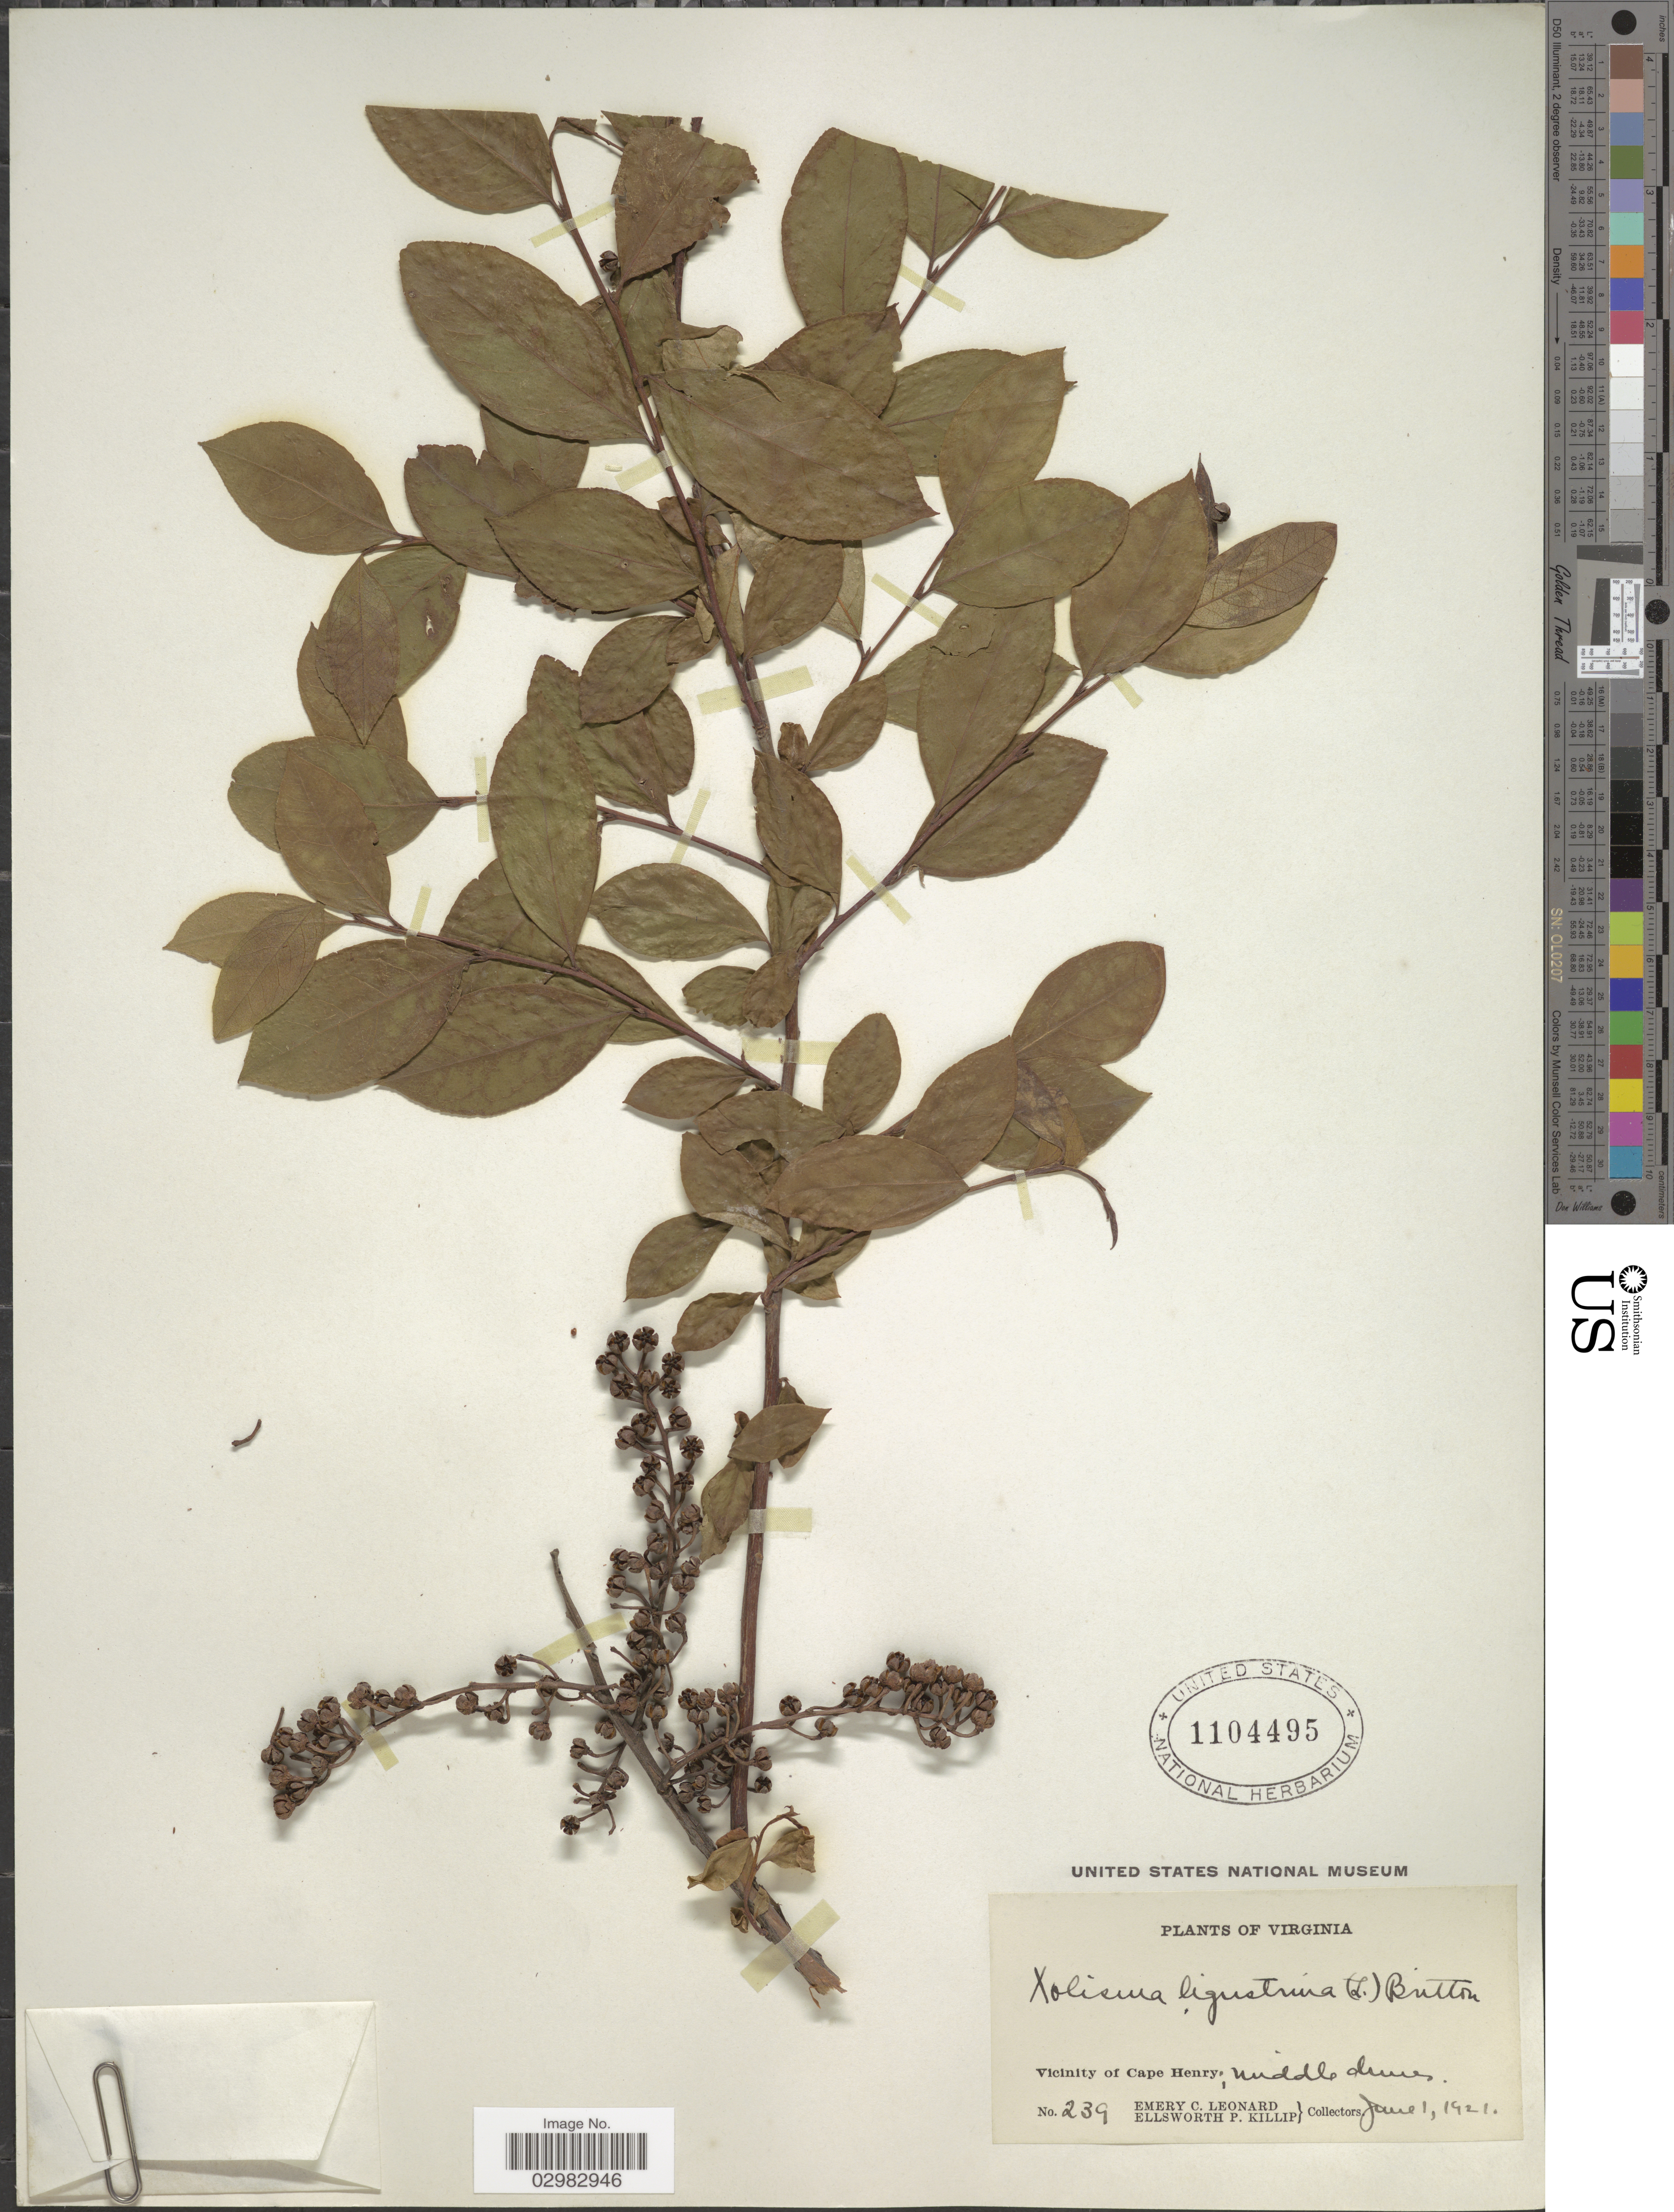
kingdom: Plantae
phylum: Tracheophyta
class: Magnoliopsida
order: Ericales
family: Ericaceae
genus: Lyonia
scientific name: Lyonia ligustrina var. ligustrina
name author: (L.) DC.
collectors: E. C. Leonard & E. P. Killip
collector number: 239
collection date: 1921-06-01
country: United States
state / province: Virginia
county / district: City of Virginia Beach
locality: Vicinity of Cape Henry; middle dunes.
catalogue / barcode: US 1104495